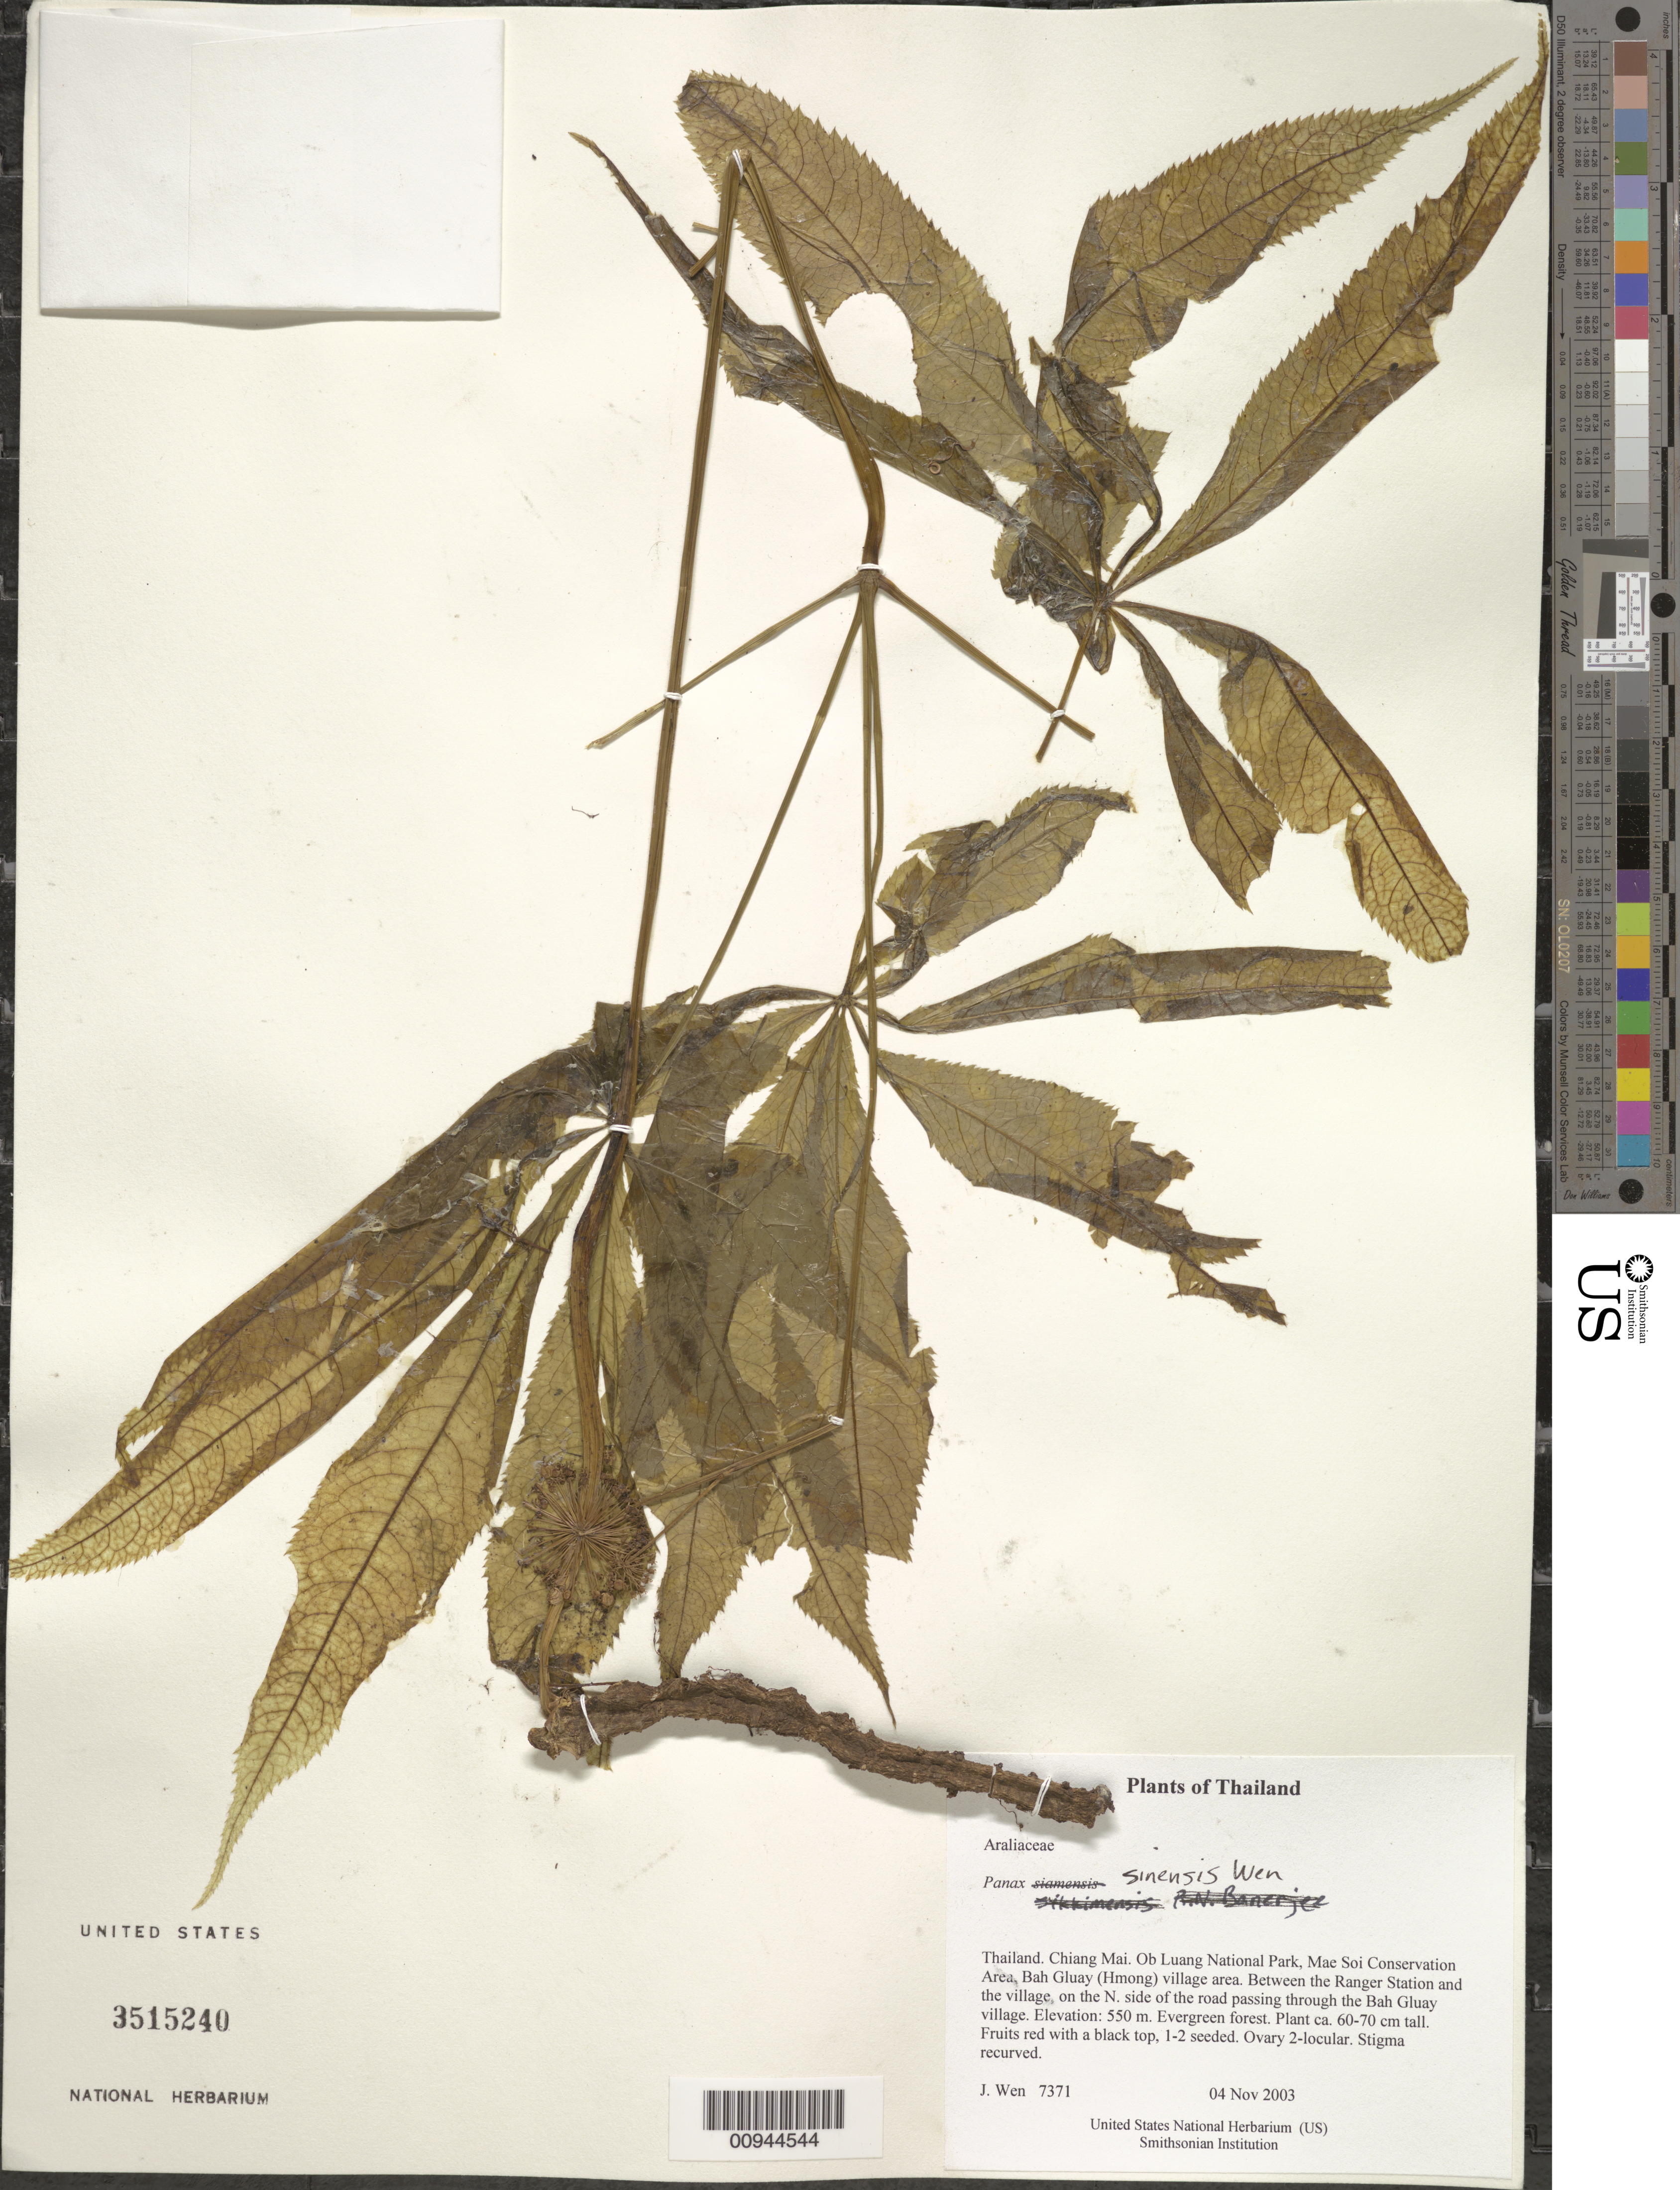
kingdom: Plantae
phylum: Tracheophyta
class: Magnoliopsida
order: Apiales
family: Araliaceae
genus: Panax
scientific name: Panax siensis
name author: J. Wen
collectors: J. Wen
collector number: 7371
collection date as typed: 04 Nov 2003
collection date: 2003-11-04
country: Thailand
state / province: Chiang Mai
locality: Ob Luang National Park, Mae Soi Conservation Area, Bah Gluay (Hmong) village area. Between the Ranger Station and the village, on the N. side of the road passing through the Bah Gluay village.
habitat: Evergreen forest.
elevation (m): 550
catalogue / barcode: US 3515240